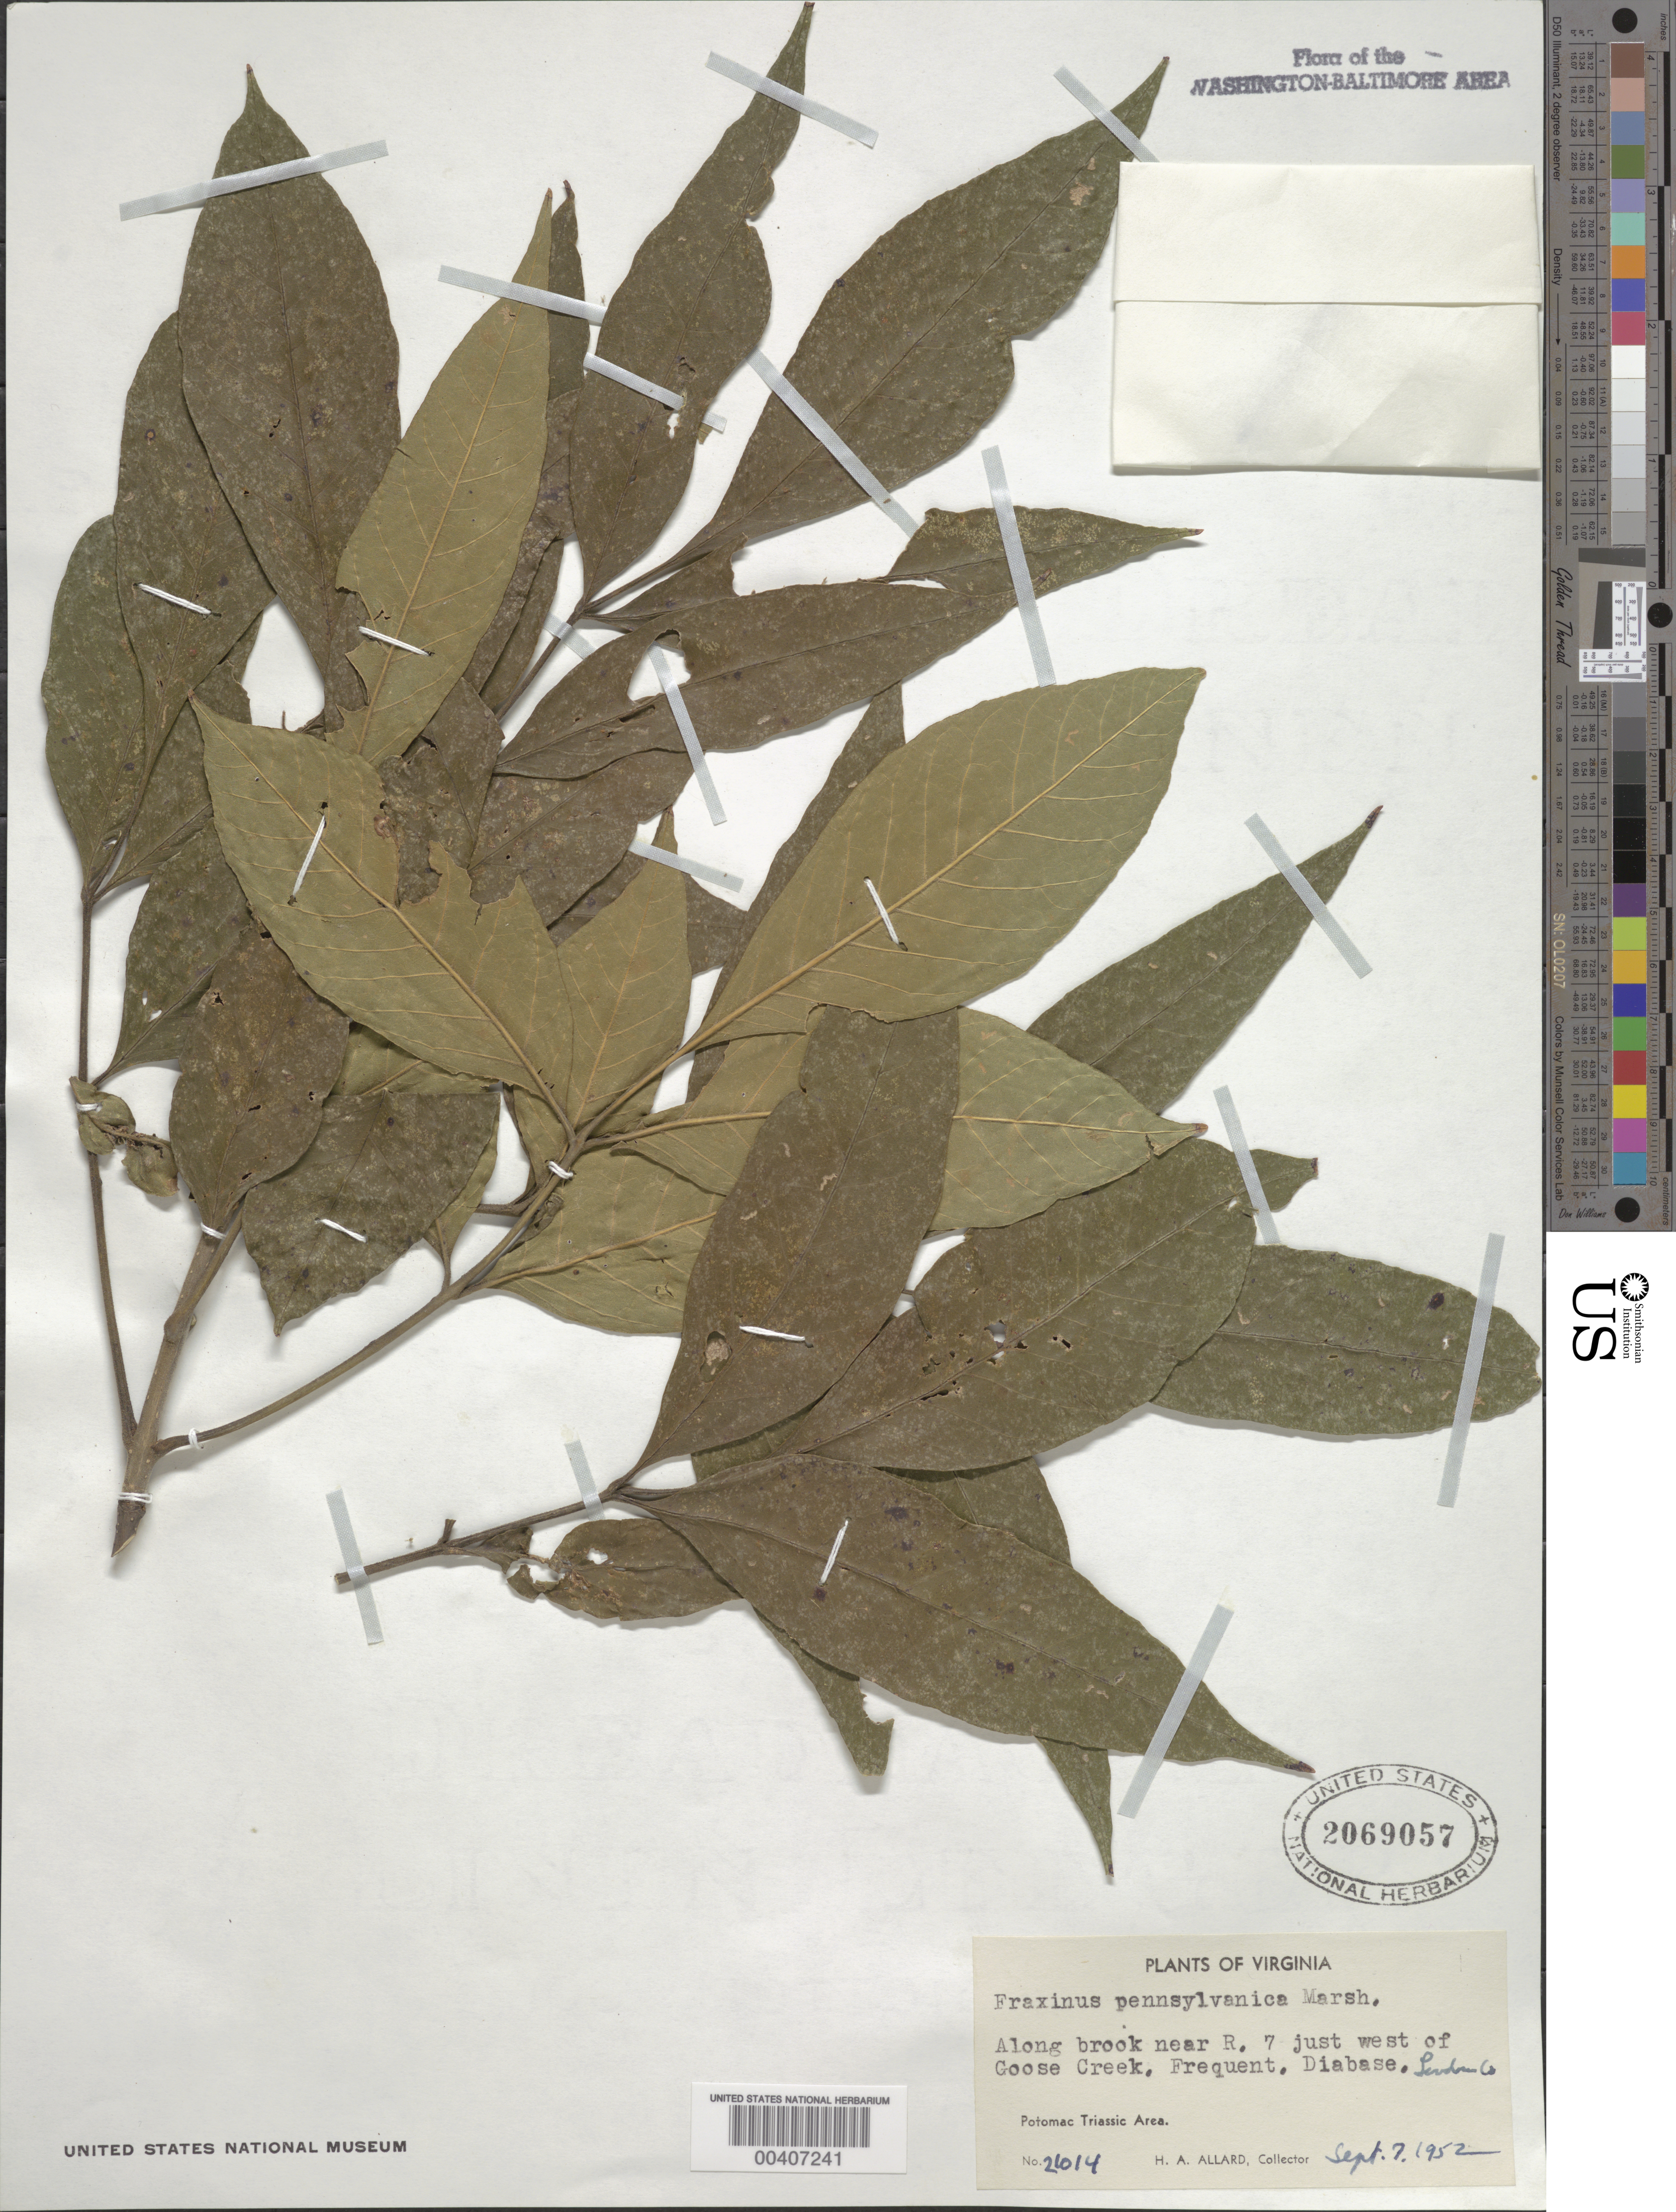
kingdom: Plantae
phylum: Tracheophyta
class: Magnoliopsida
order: Lamiales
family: Oleaceae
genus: Fraxinus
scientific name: Fraxinus pennsylvanica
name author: Marshall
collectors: H. A. Allard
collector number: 21014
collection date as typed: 07 Sep 1952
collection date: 1952-09-07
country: United States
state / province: Virginia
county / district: Loudoun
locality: West of Goose Creek, near Route 7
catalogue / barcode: US 2069057